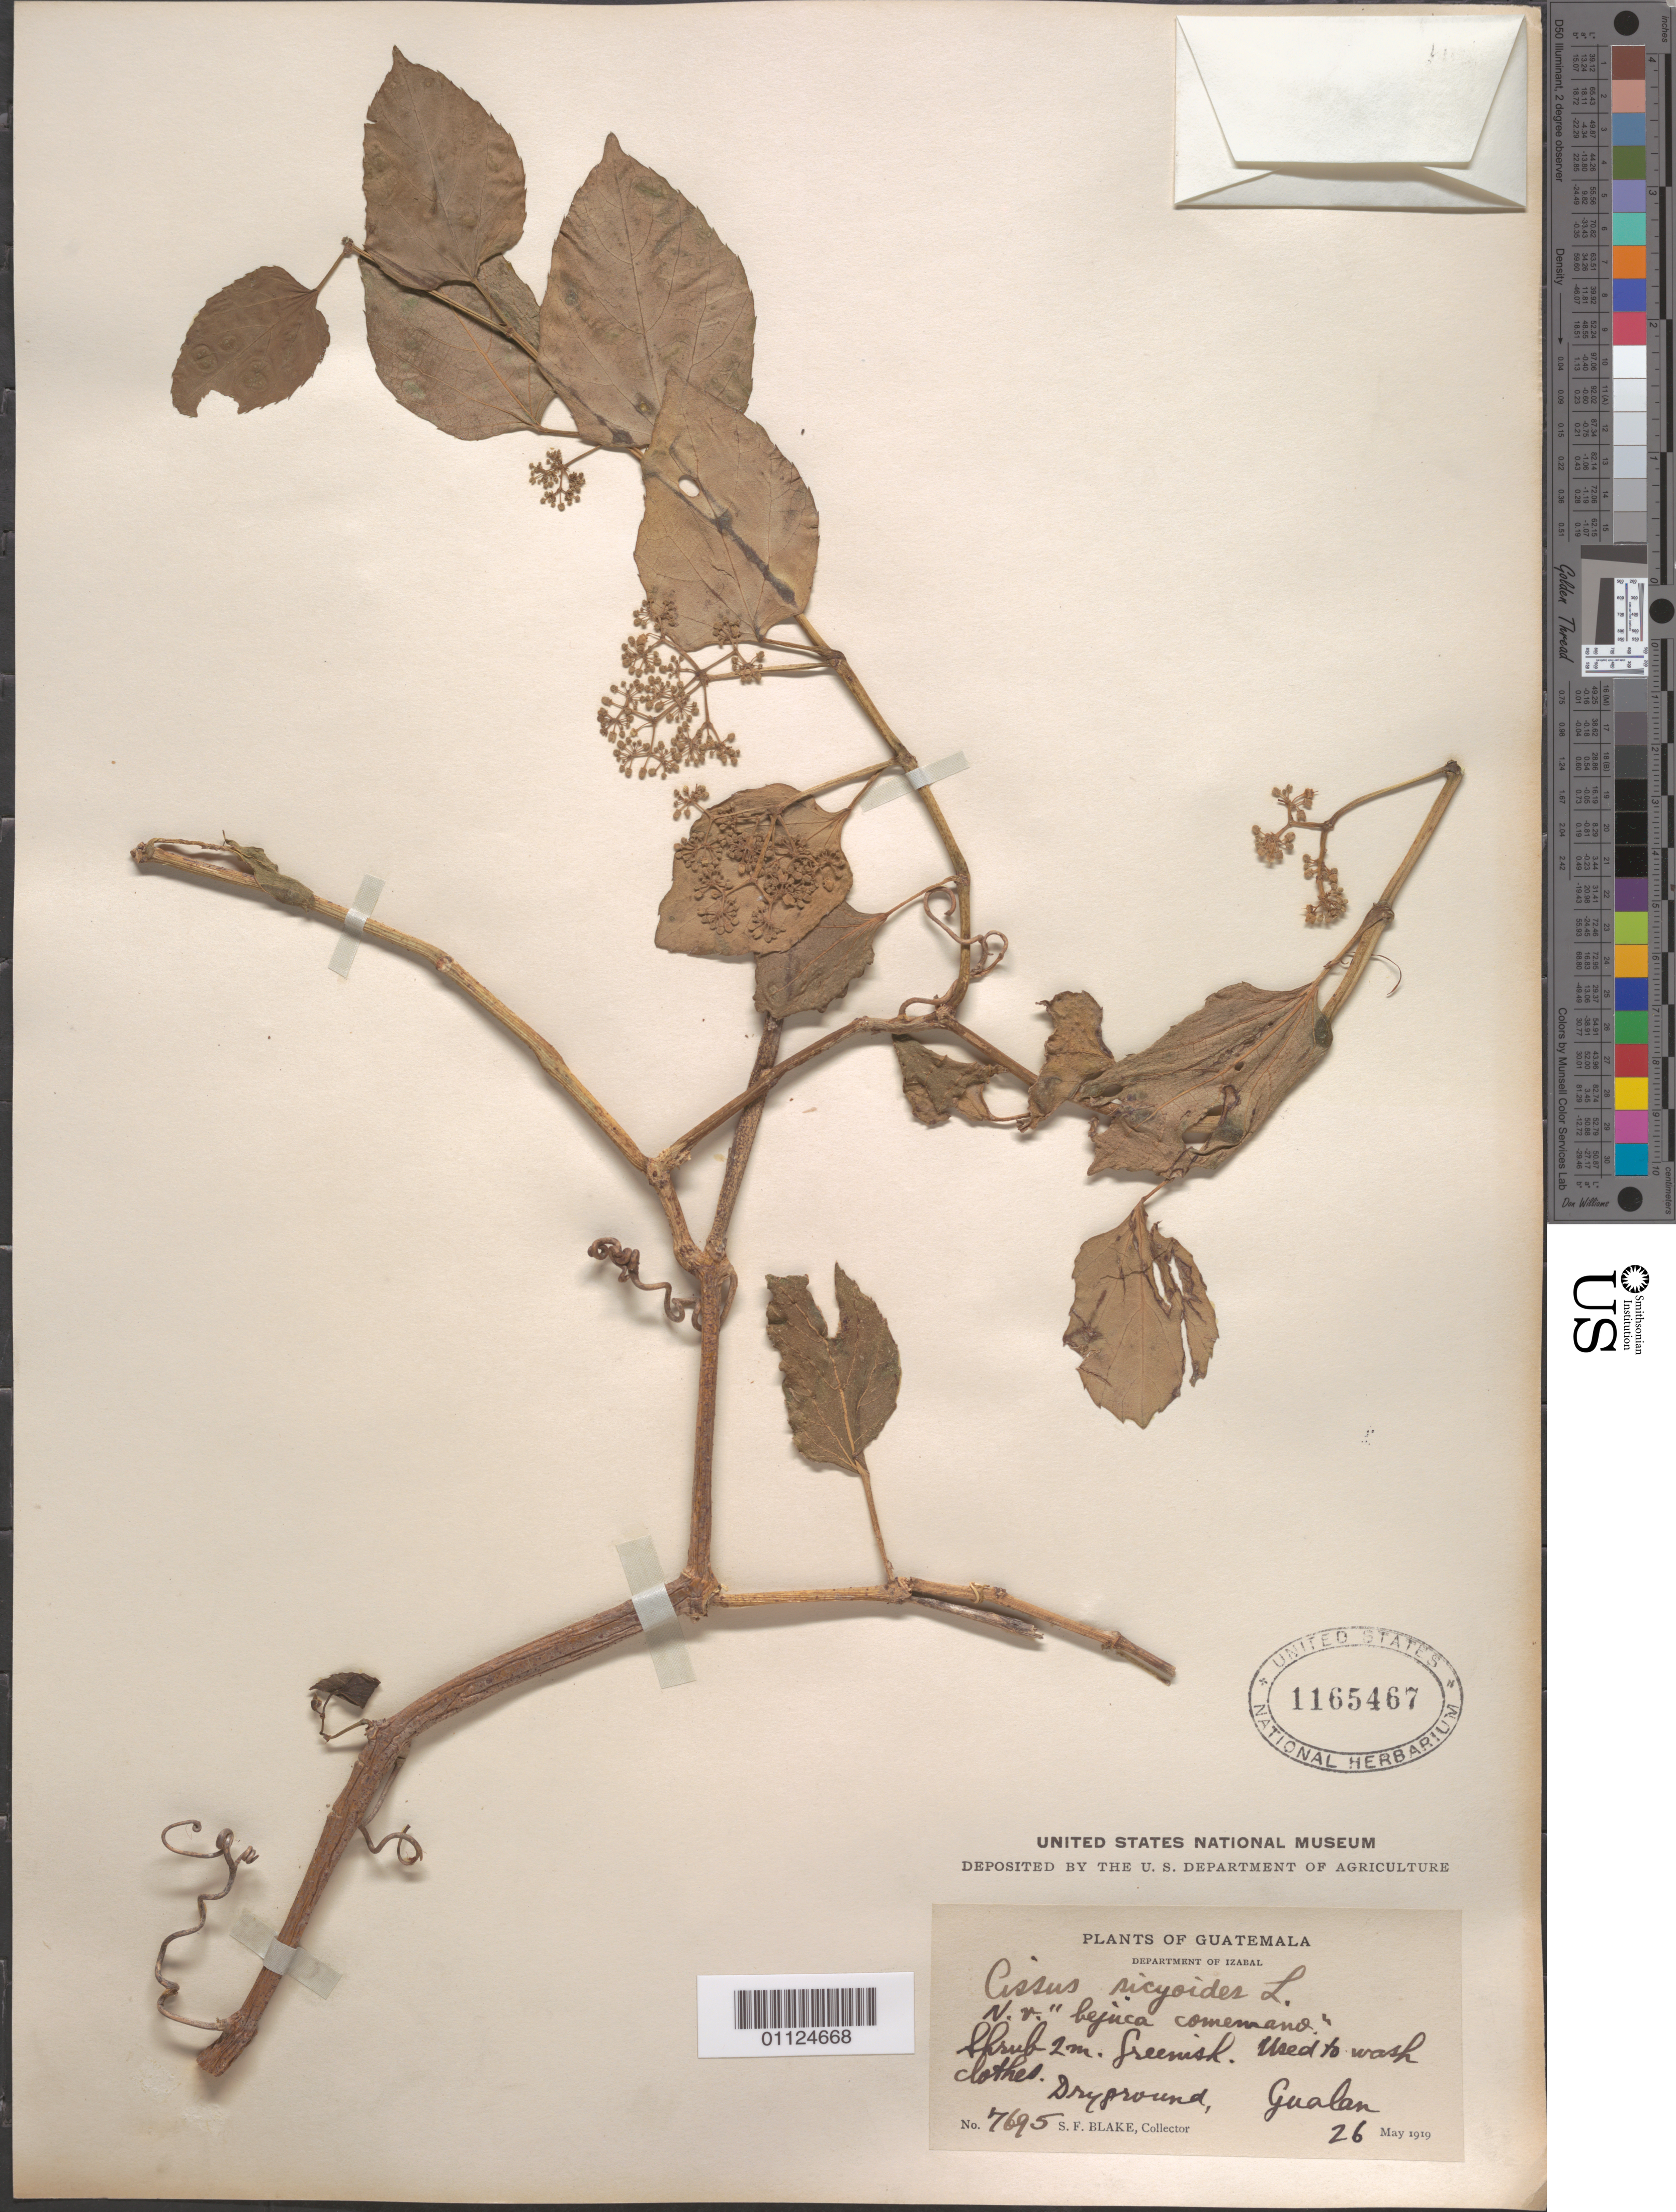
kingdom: Plantae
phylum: Tracheophyta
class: Magnoliopsida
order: Vitales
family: Vitaceae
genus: Cissus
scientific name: Cissus verticillata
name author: (L.) Nicolson & C.E. Jarvis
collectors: S. Blake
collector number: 7695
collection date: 1919-05-26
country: Guatemala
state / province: Izabal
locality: Gualan.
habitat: Dry ground.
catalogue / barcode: US 1165467